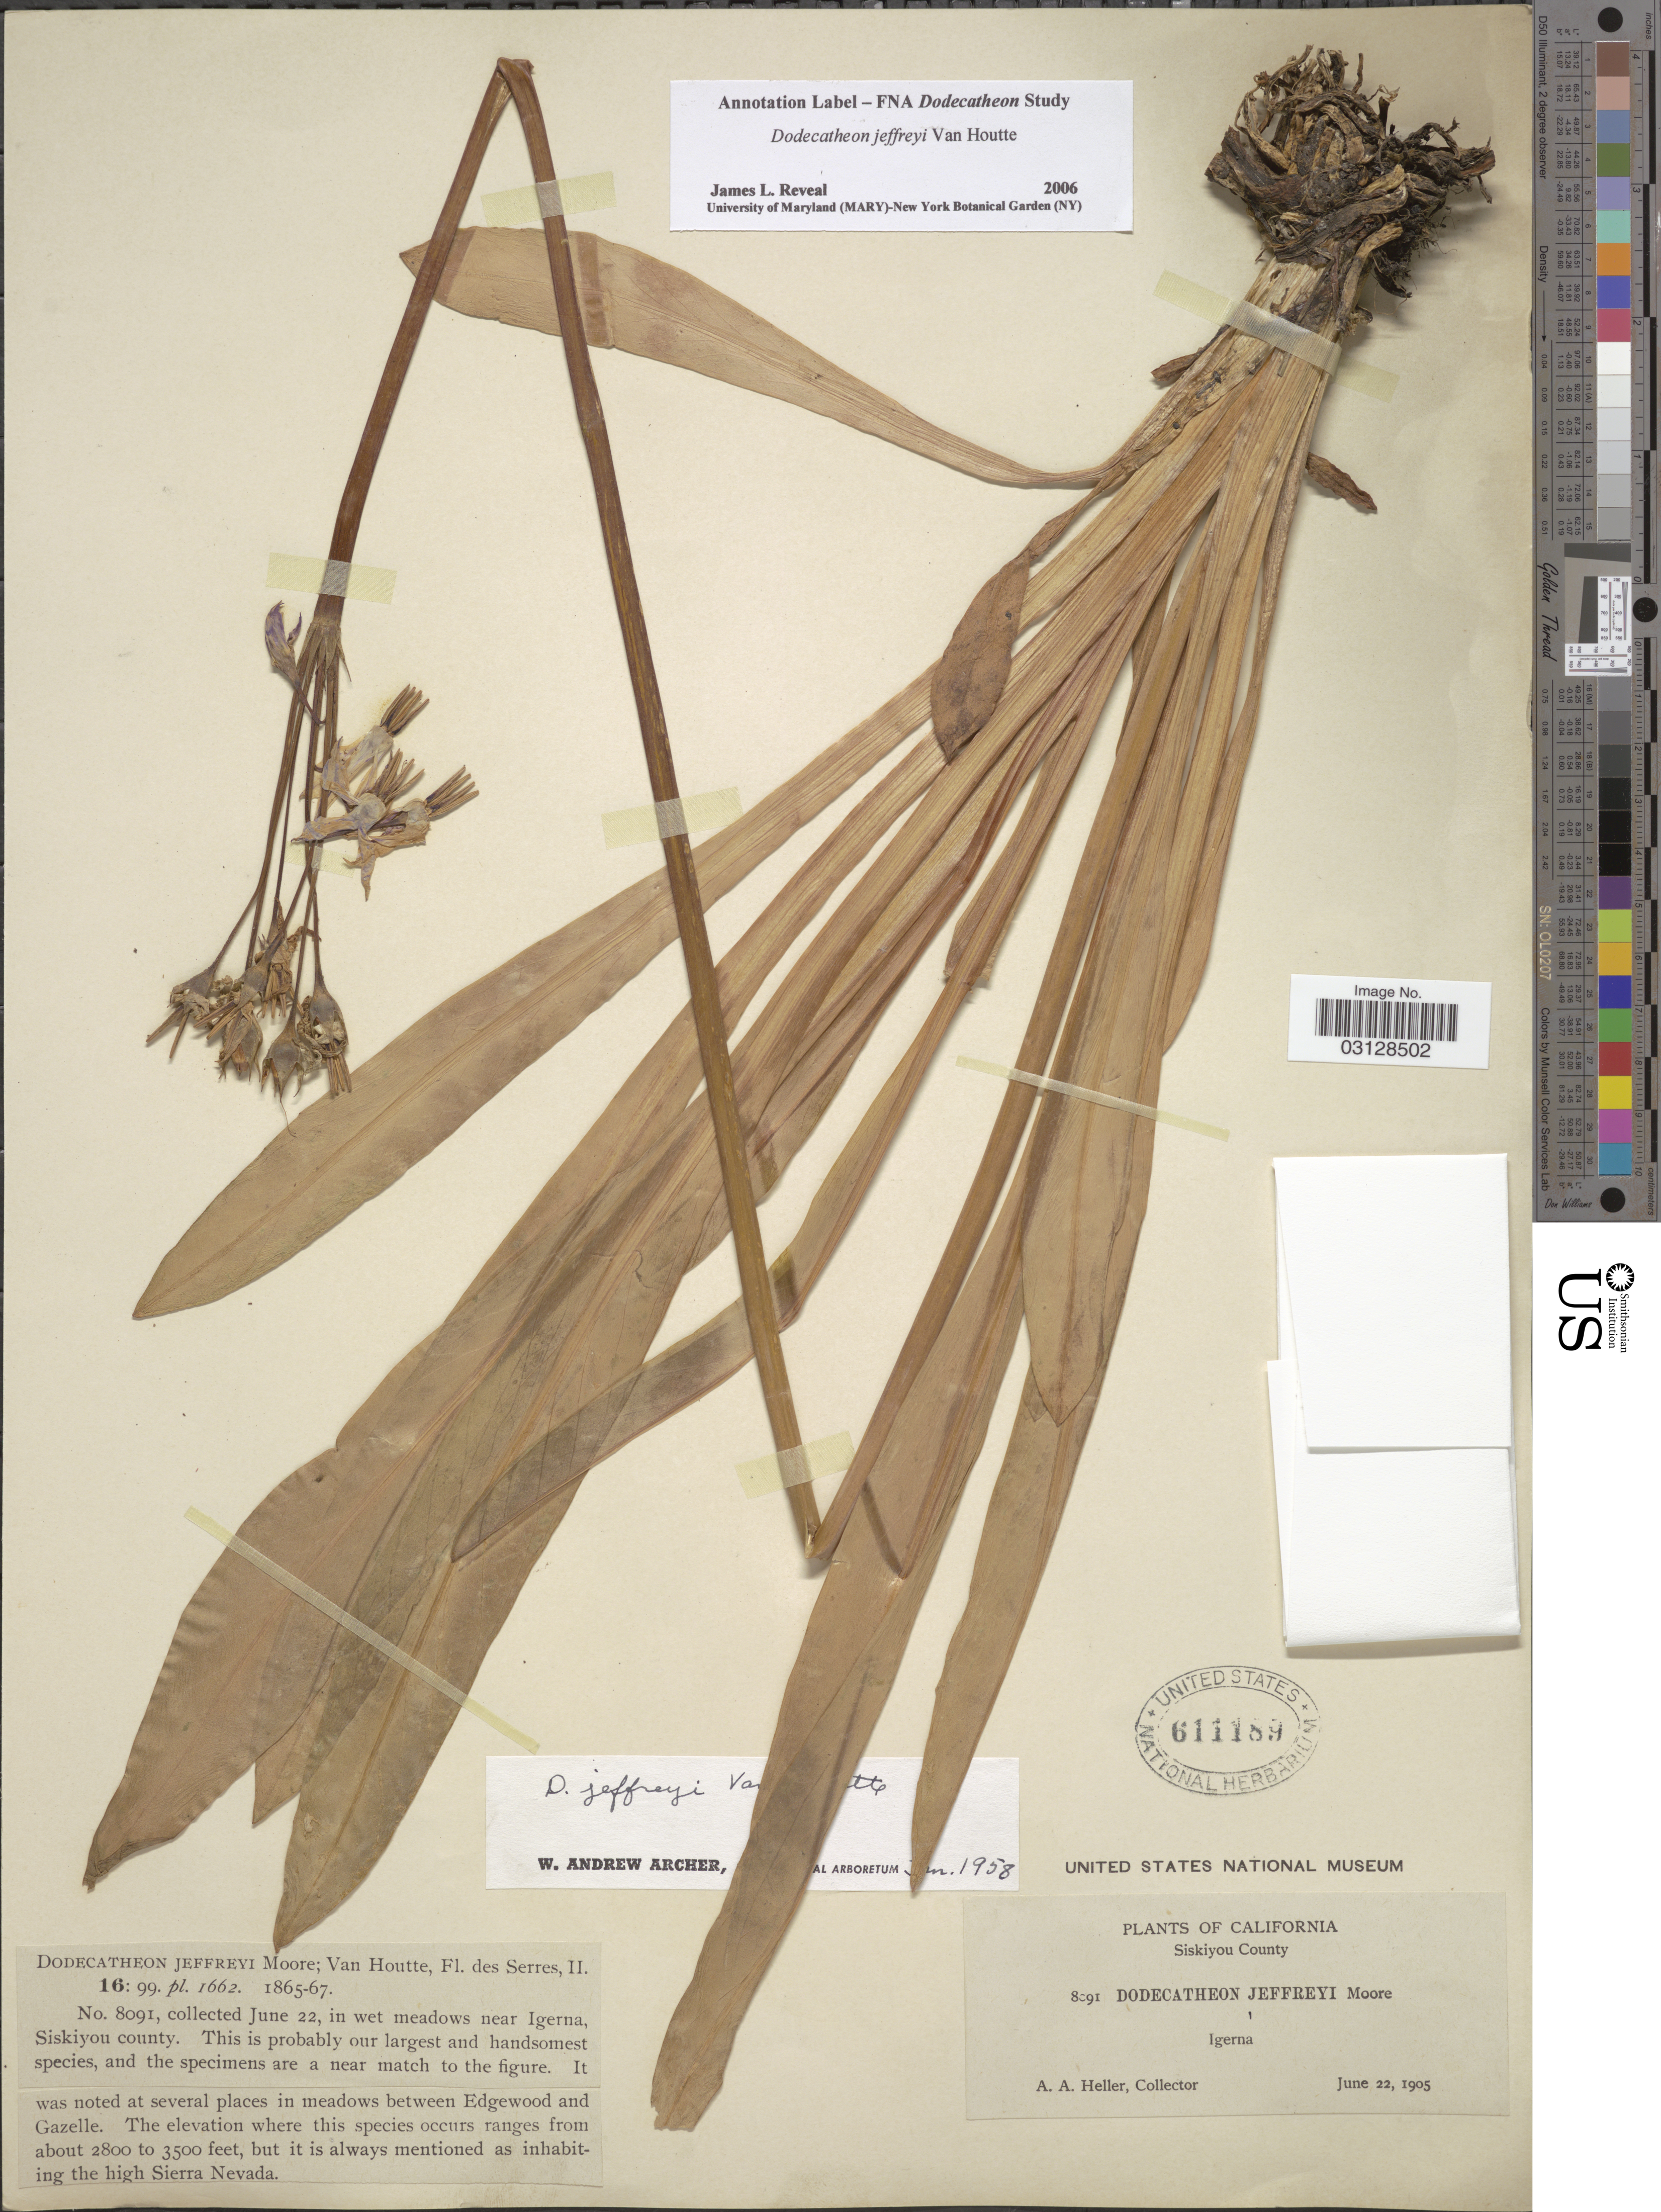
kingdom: Plantae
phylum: Tracheophyta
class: Magnoliopsida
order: Ericales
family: Primulaceae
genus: Dodecatheon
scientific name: Dodecatheon jeffreyi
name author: Van Houtte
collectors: A. A. Heller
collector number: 8091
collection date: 1905-06-22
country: United States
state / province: California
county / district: Siskiyou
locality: Siskiyou County. Igerna. Between Edgewood and Gazelle.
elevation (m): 853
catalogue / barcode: US 611189